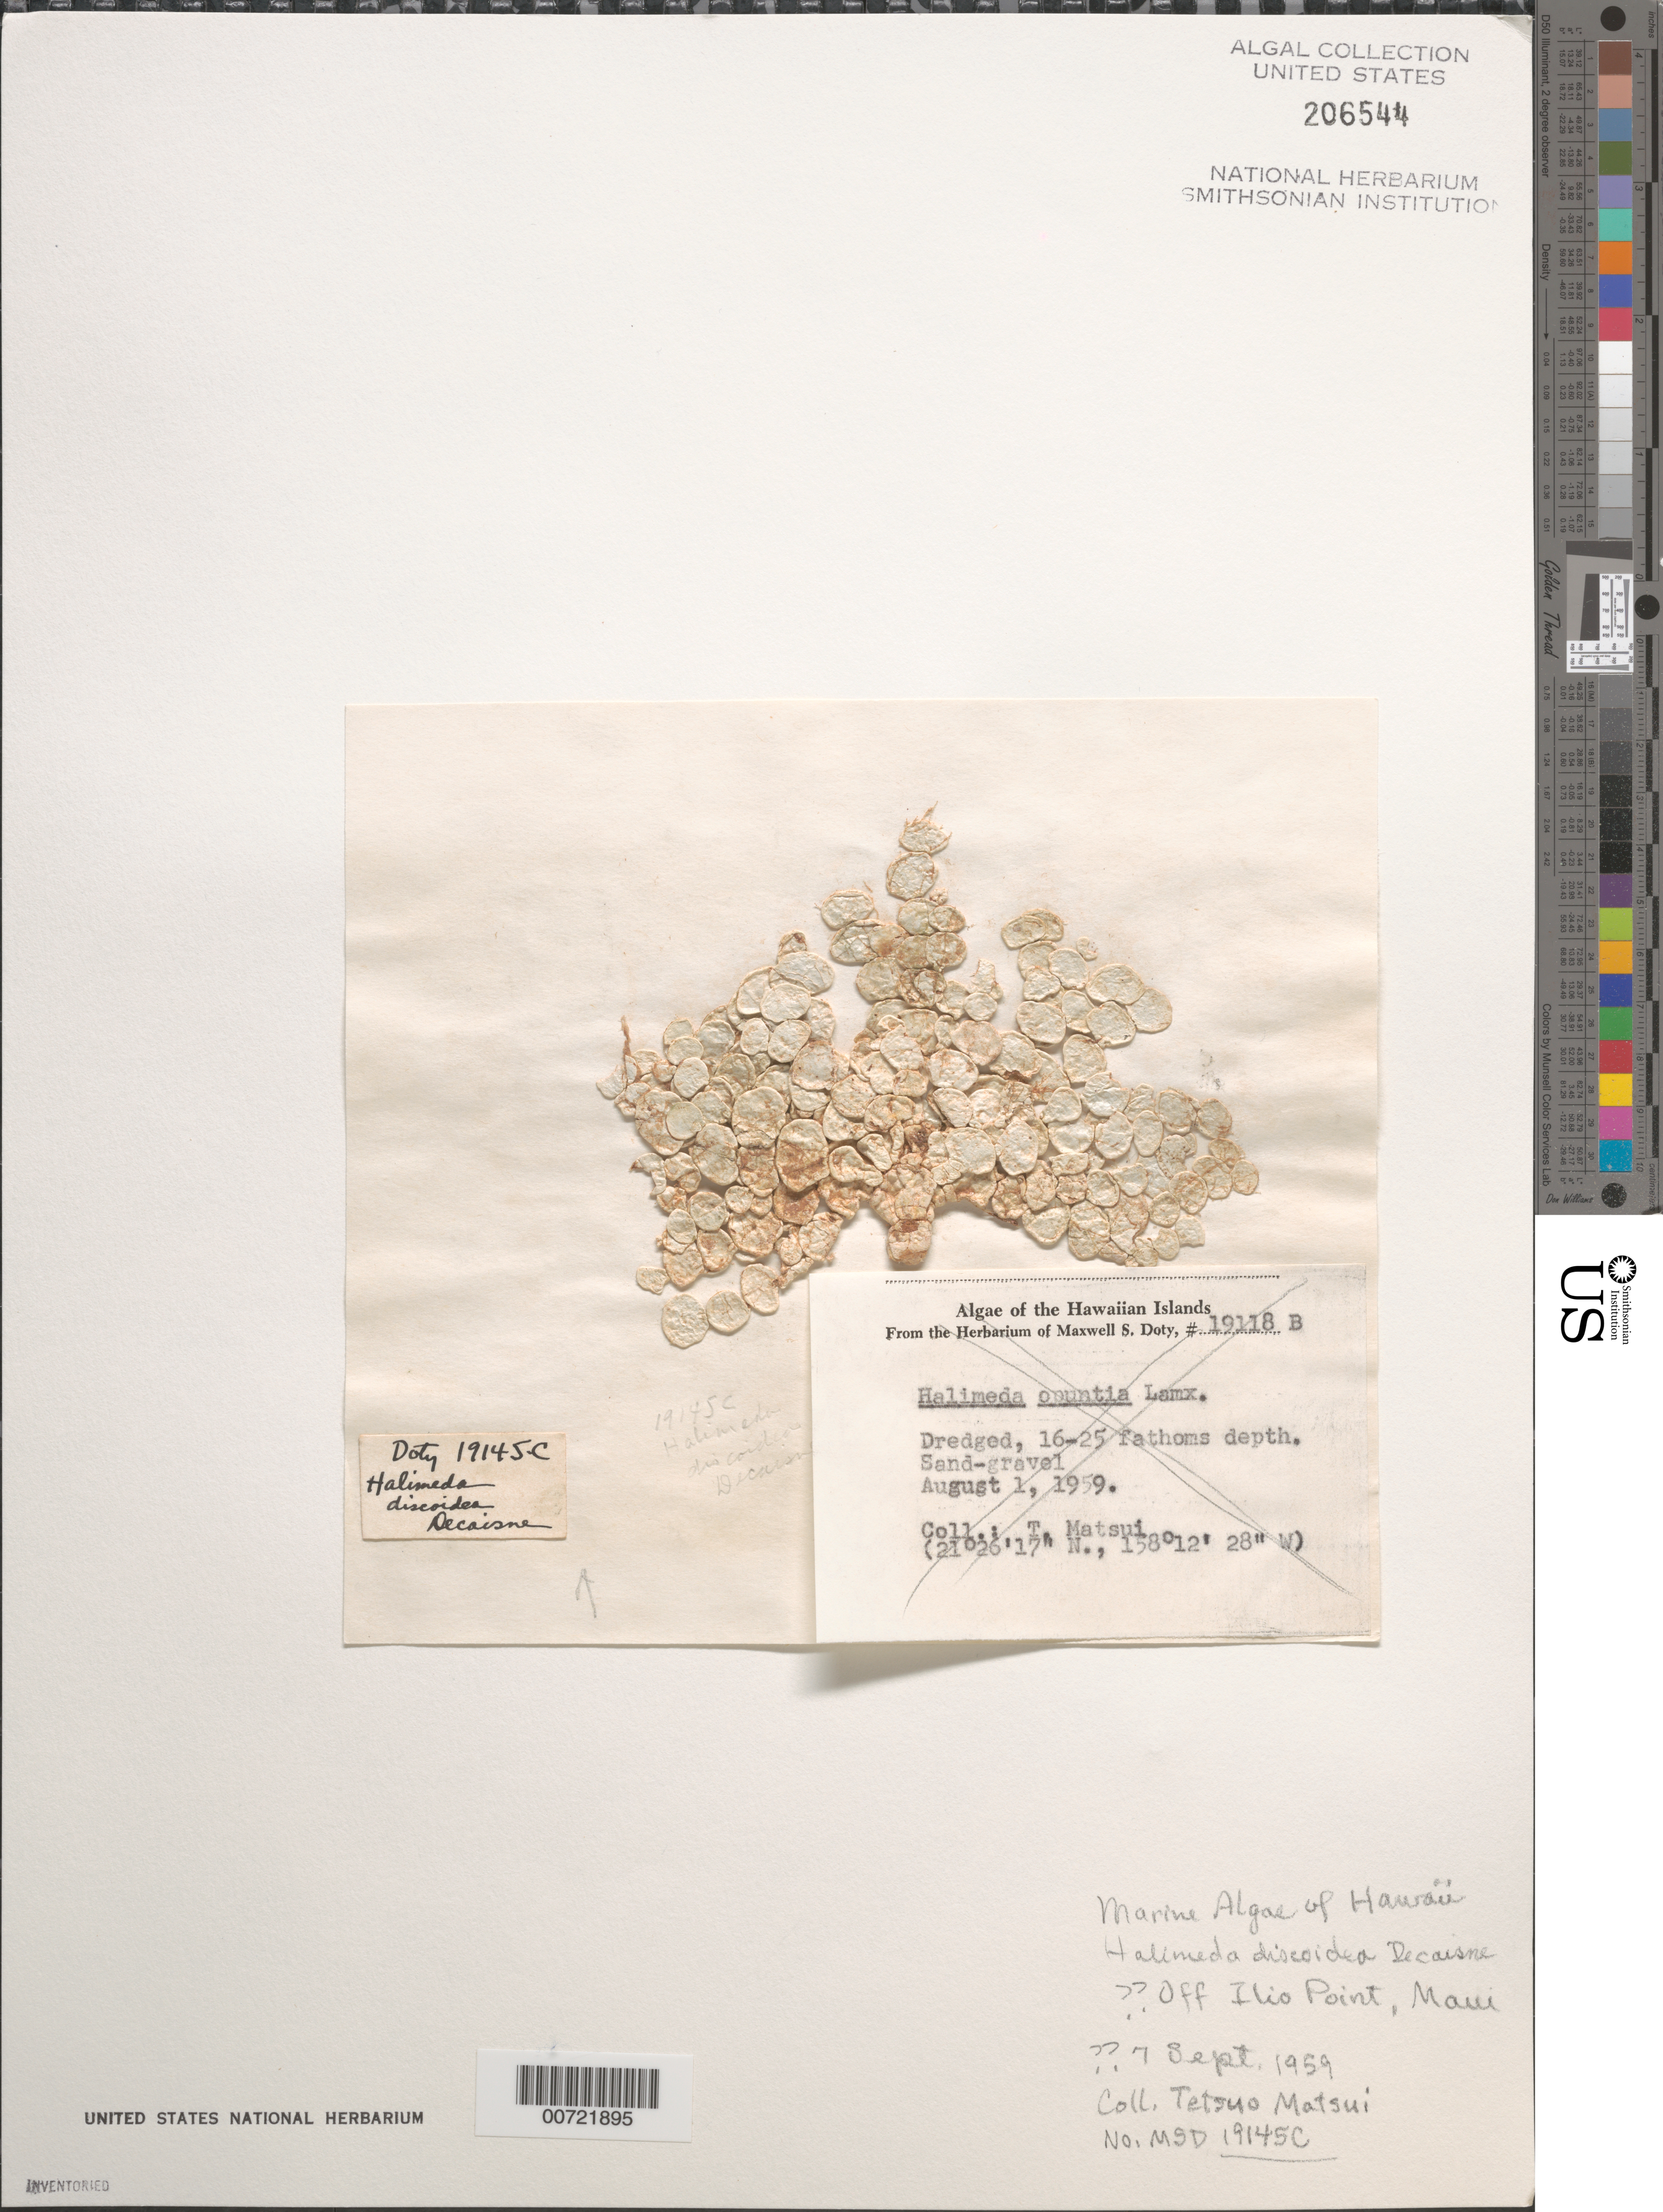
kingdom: Plantae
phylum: Chlorophyta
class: Ulvophyceae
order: Bryopsidales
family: Halimedaceae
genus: Halimeda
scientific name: Halimeda discoidea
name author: Decne.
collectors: T. Matsui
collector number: MSD 19145C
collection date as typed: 07 Sep 1959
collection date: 1959-09-07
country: United States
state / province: Hawaii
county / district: Maui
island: Maui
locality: Possibly off Ilio Point; date uncertain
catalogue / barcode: US 206544